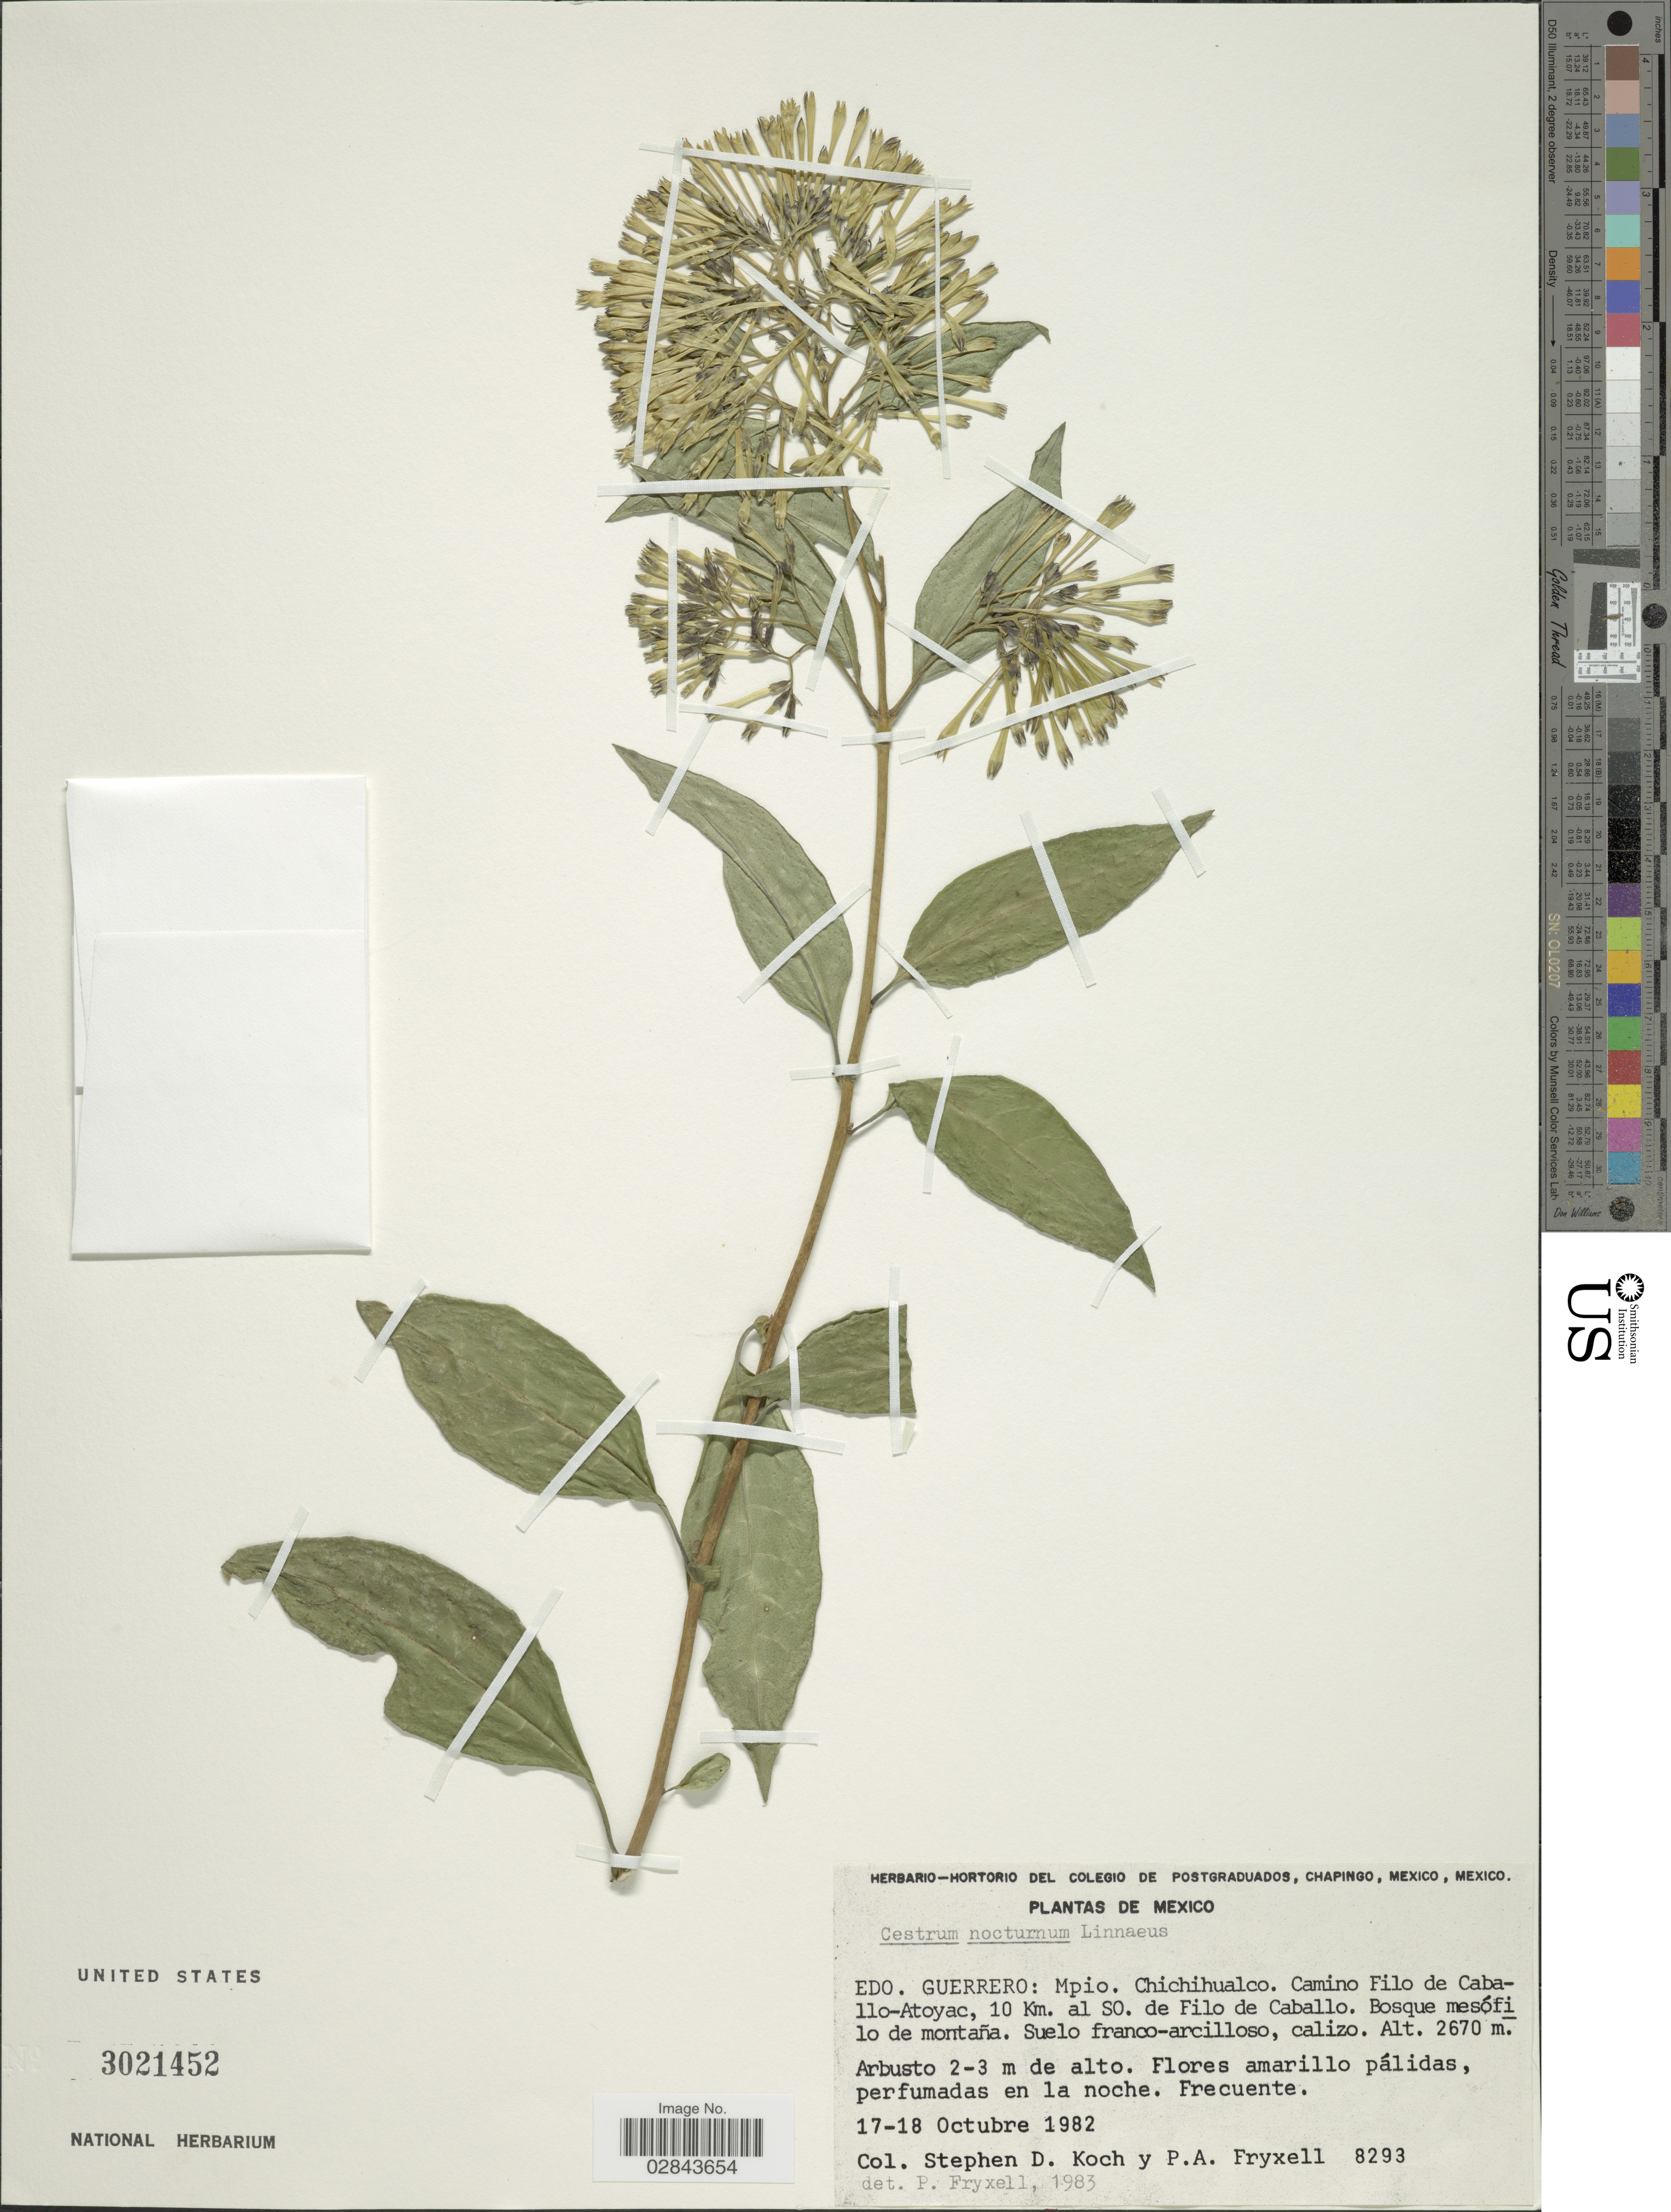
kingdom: Plantae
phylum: Tracheophyta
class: Magnoliopsida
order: Solanales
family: Solanaceae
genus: Cestrum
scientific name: Cestrum nocturnum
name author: L.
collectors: S. D. Koch & P. A. Fryxell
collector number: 8293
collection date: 1982-10-17/1982-10-18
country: Mexico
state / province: Guerrero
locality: Mpio. Chichihualco. Camino Filo de Caballo-Atoyac, 10 Km. al SO. de Filo de Caballo.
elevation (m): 2670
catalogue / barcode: US 3021452